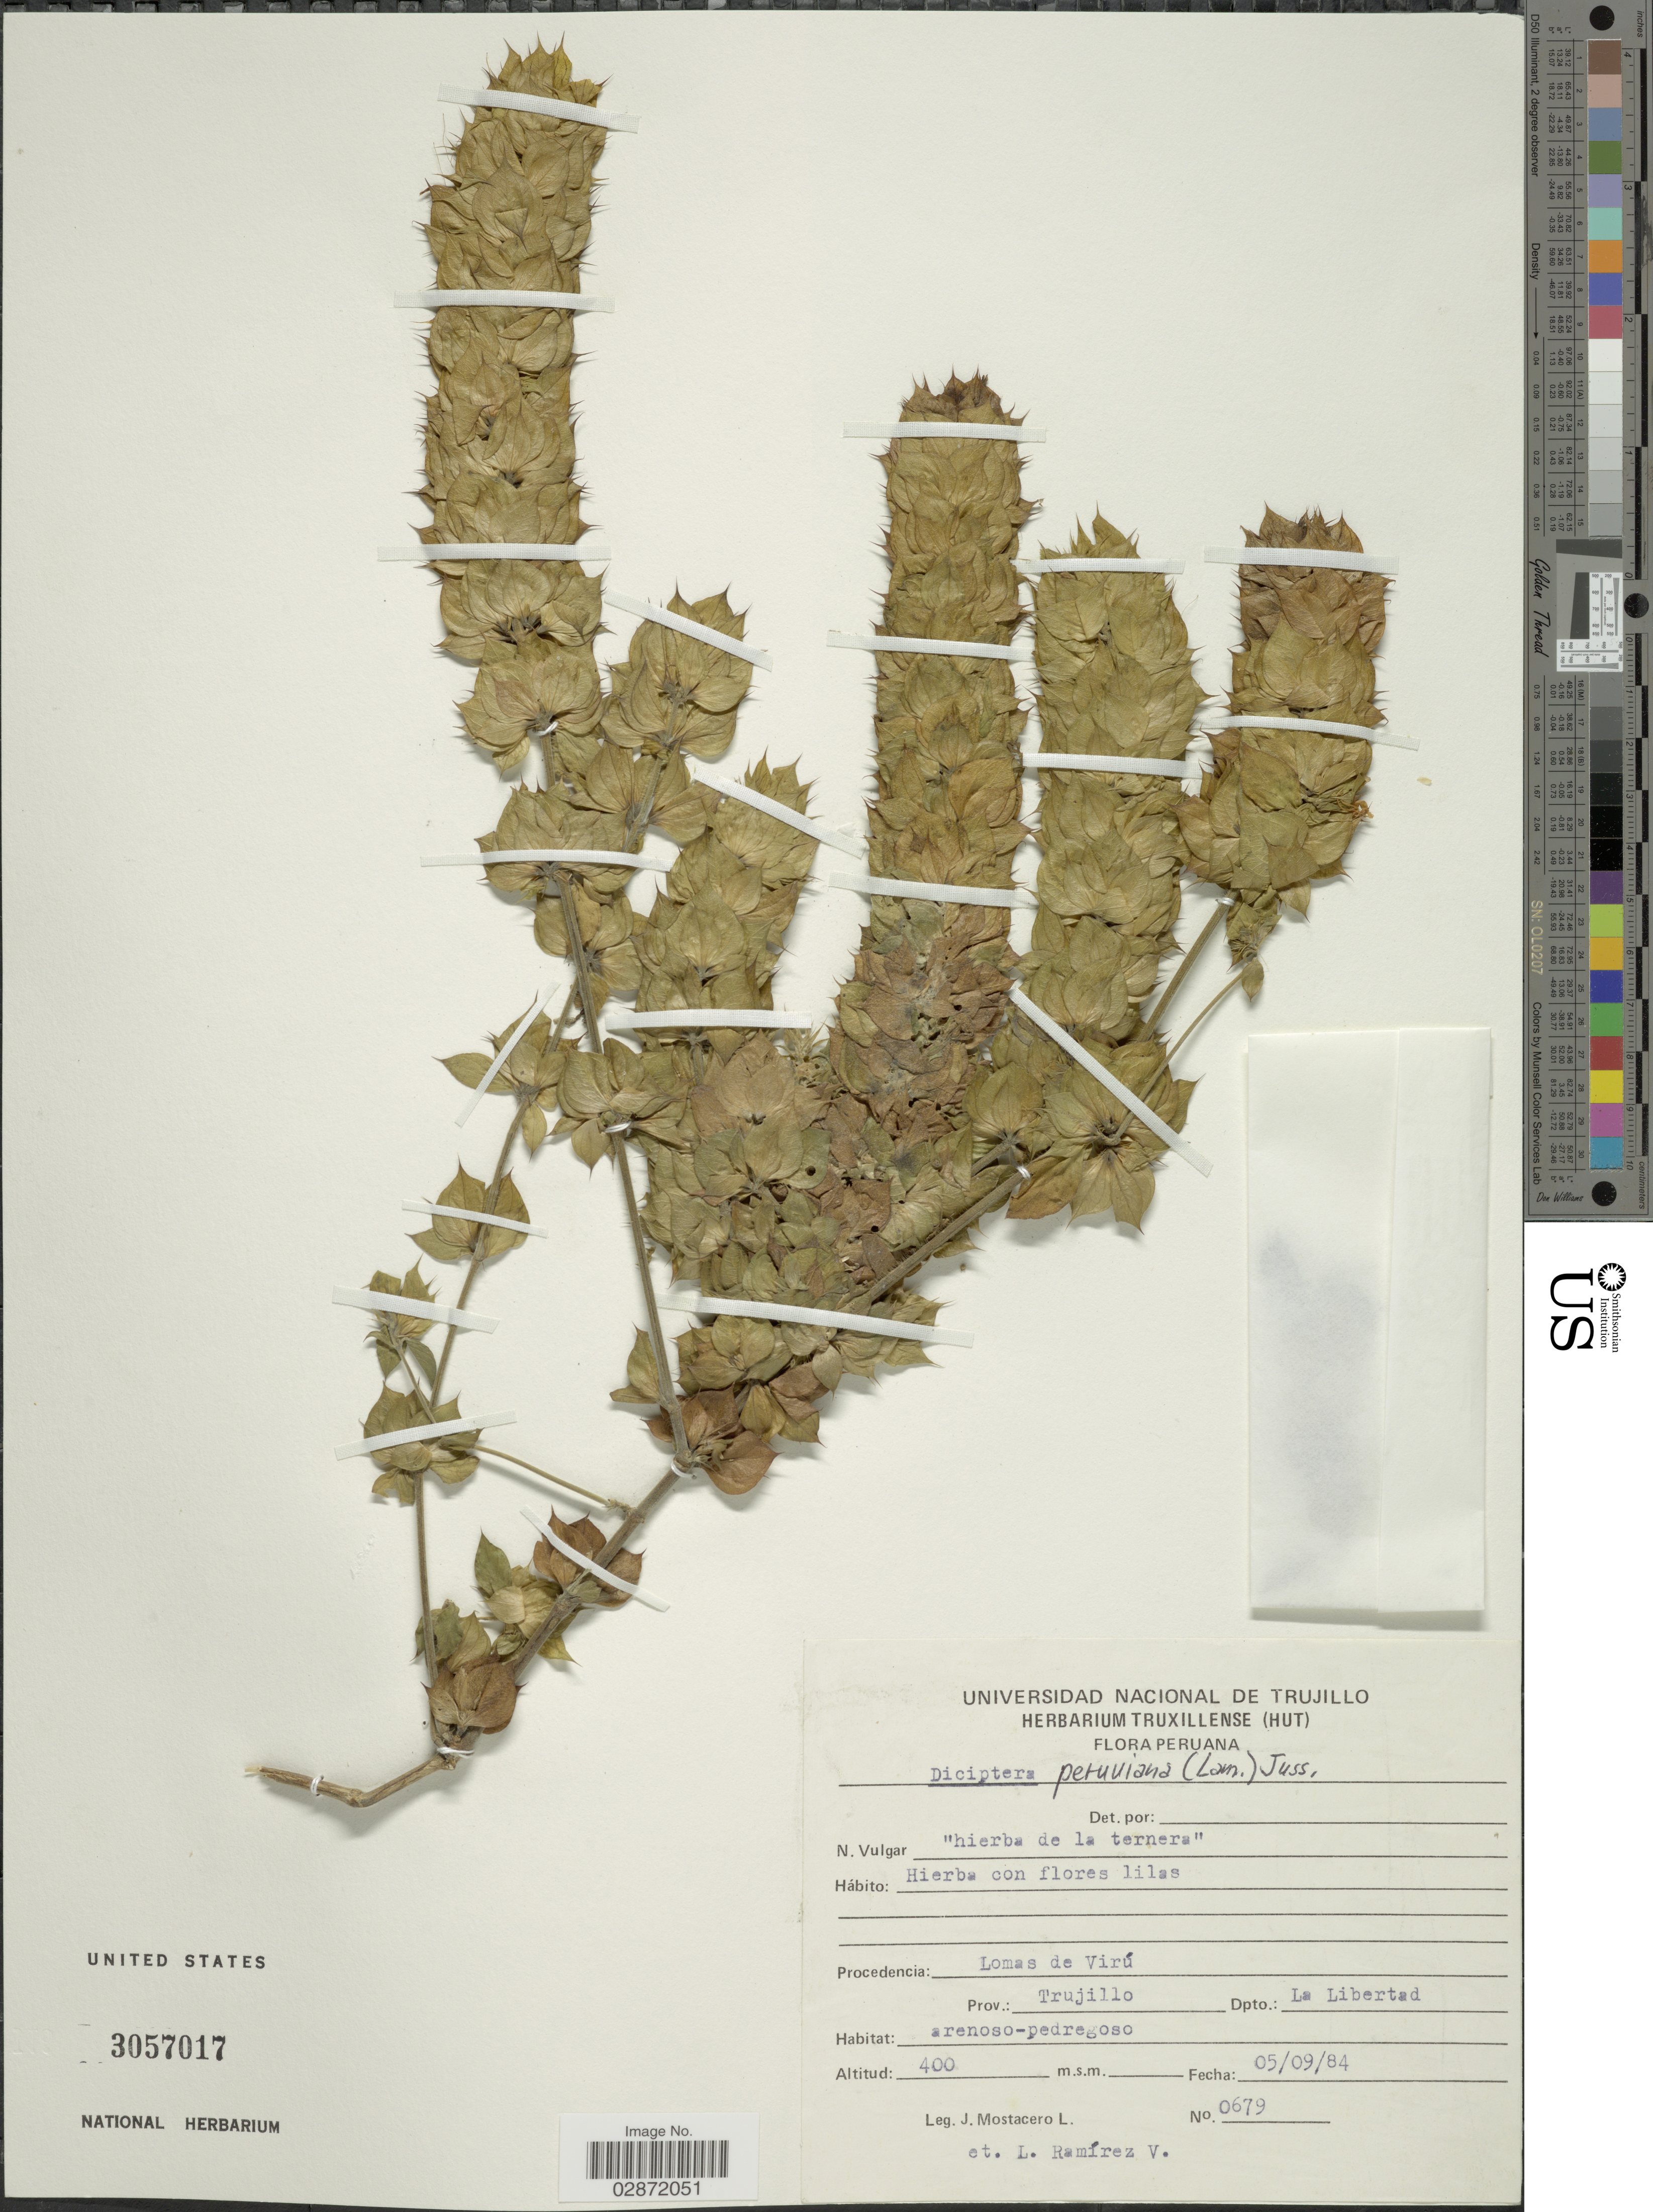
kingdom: Plantae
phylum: Tracheophyta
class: Magnoliopsida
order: Lamiales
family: Acanthaceae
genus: Dicliptera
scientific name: Dicliptera peruviana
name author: (Ruiz & Pav.) Juss.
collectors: J. Mostacero L. & L. Ramirez V.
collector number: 0679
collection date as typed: Transcribed d/m/y: 5/9/84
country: Peru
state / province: La Libertad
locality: Lomas de Virú. Prov.: Trujillo. Dpto.: La Libertad.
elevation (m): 400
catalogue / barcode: US 3057017